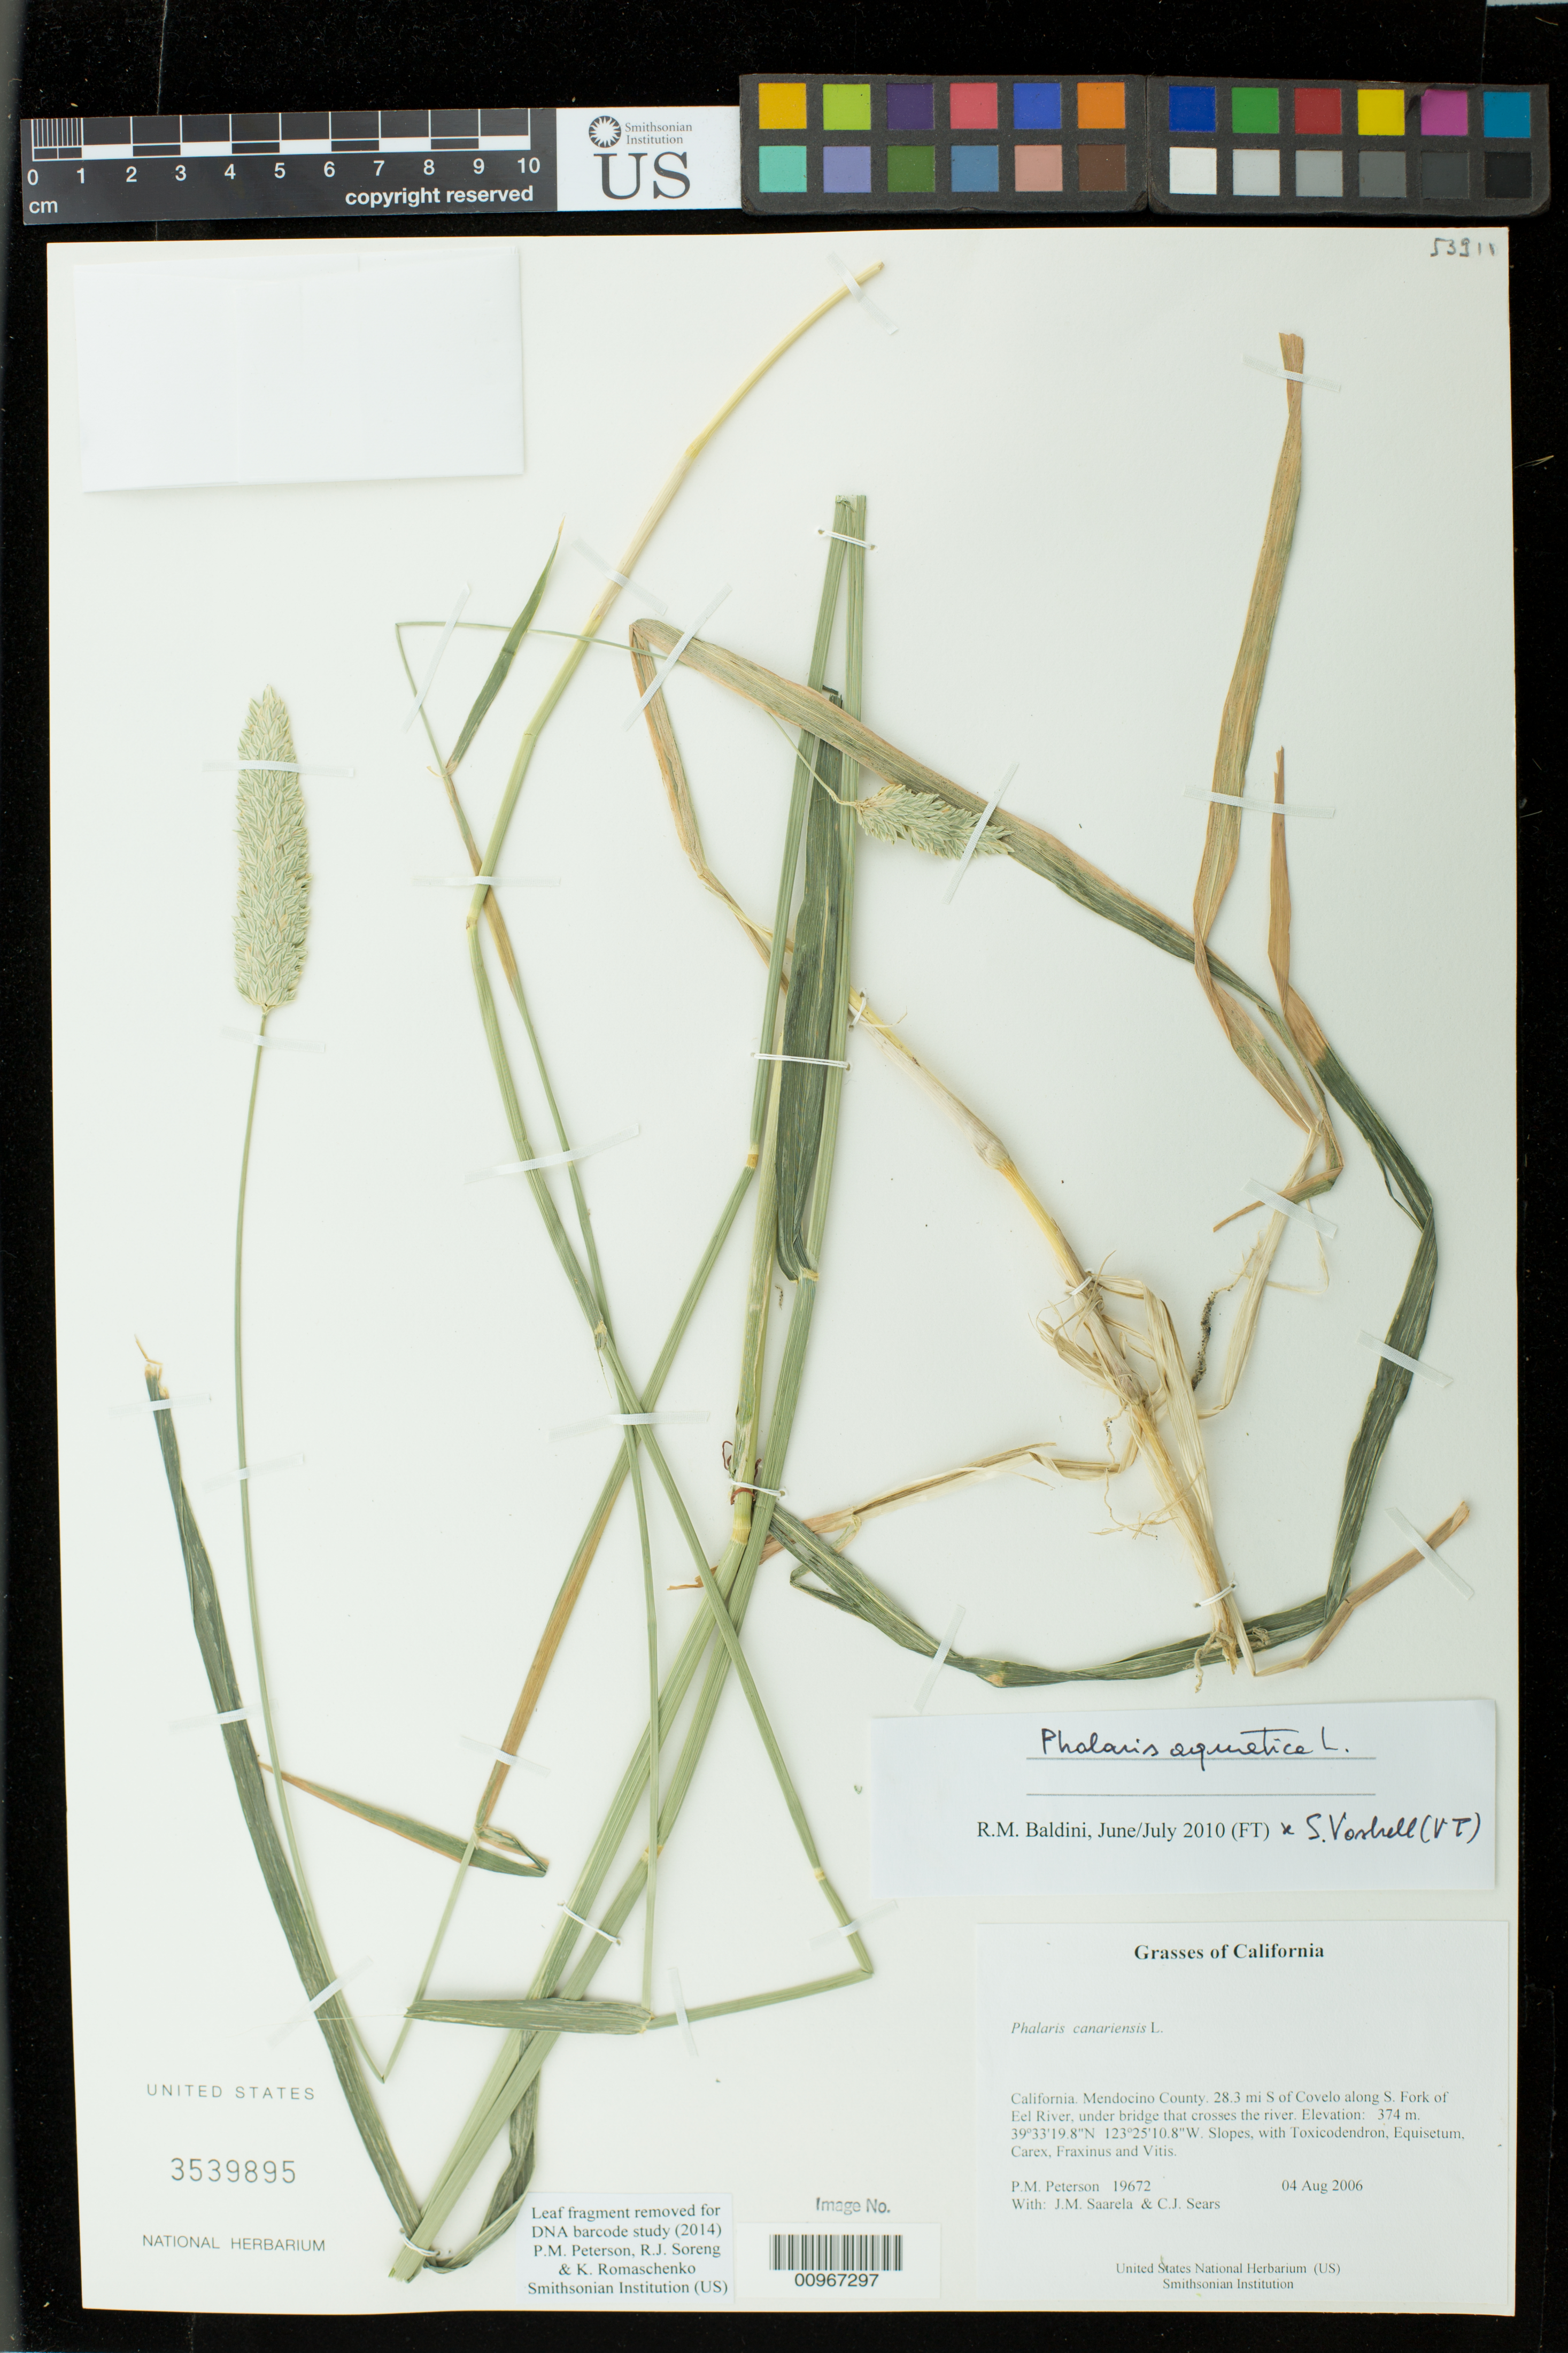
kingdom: Plantae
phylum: Tracheophyta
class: Liliopsida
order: Poales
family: Poaceae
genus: Phalaris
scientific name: Phalaris canariensis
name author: L.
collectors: P. M. Peterson, J. Saarela & C. Sears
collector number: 19672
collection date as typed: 04 Aug 2006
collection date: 2006-08-04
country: United States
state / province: California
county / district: Mendocino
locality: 28.3 mi S of Covelo along S. Fork of Eel River, under bridge that crosses the river.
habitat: Slopes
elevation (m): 374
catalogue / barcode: US 3539895